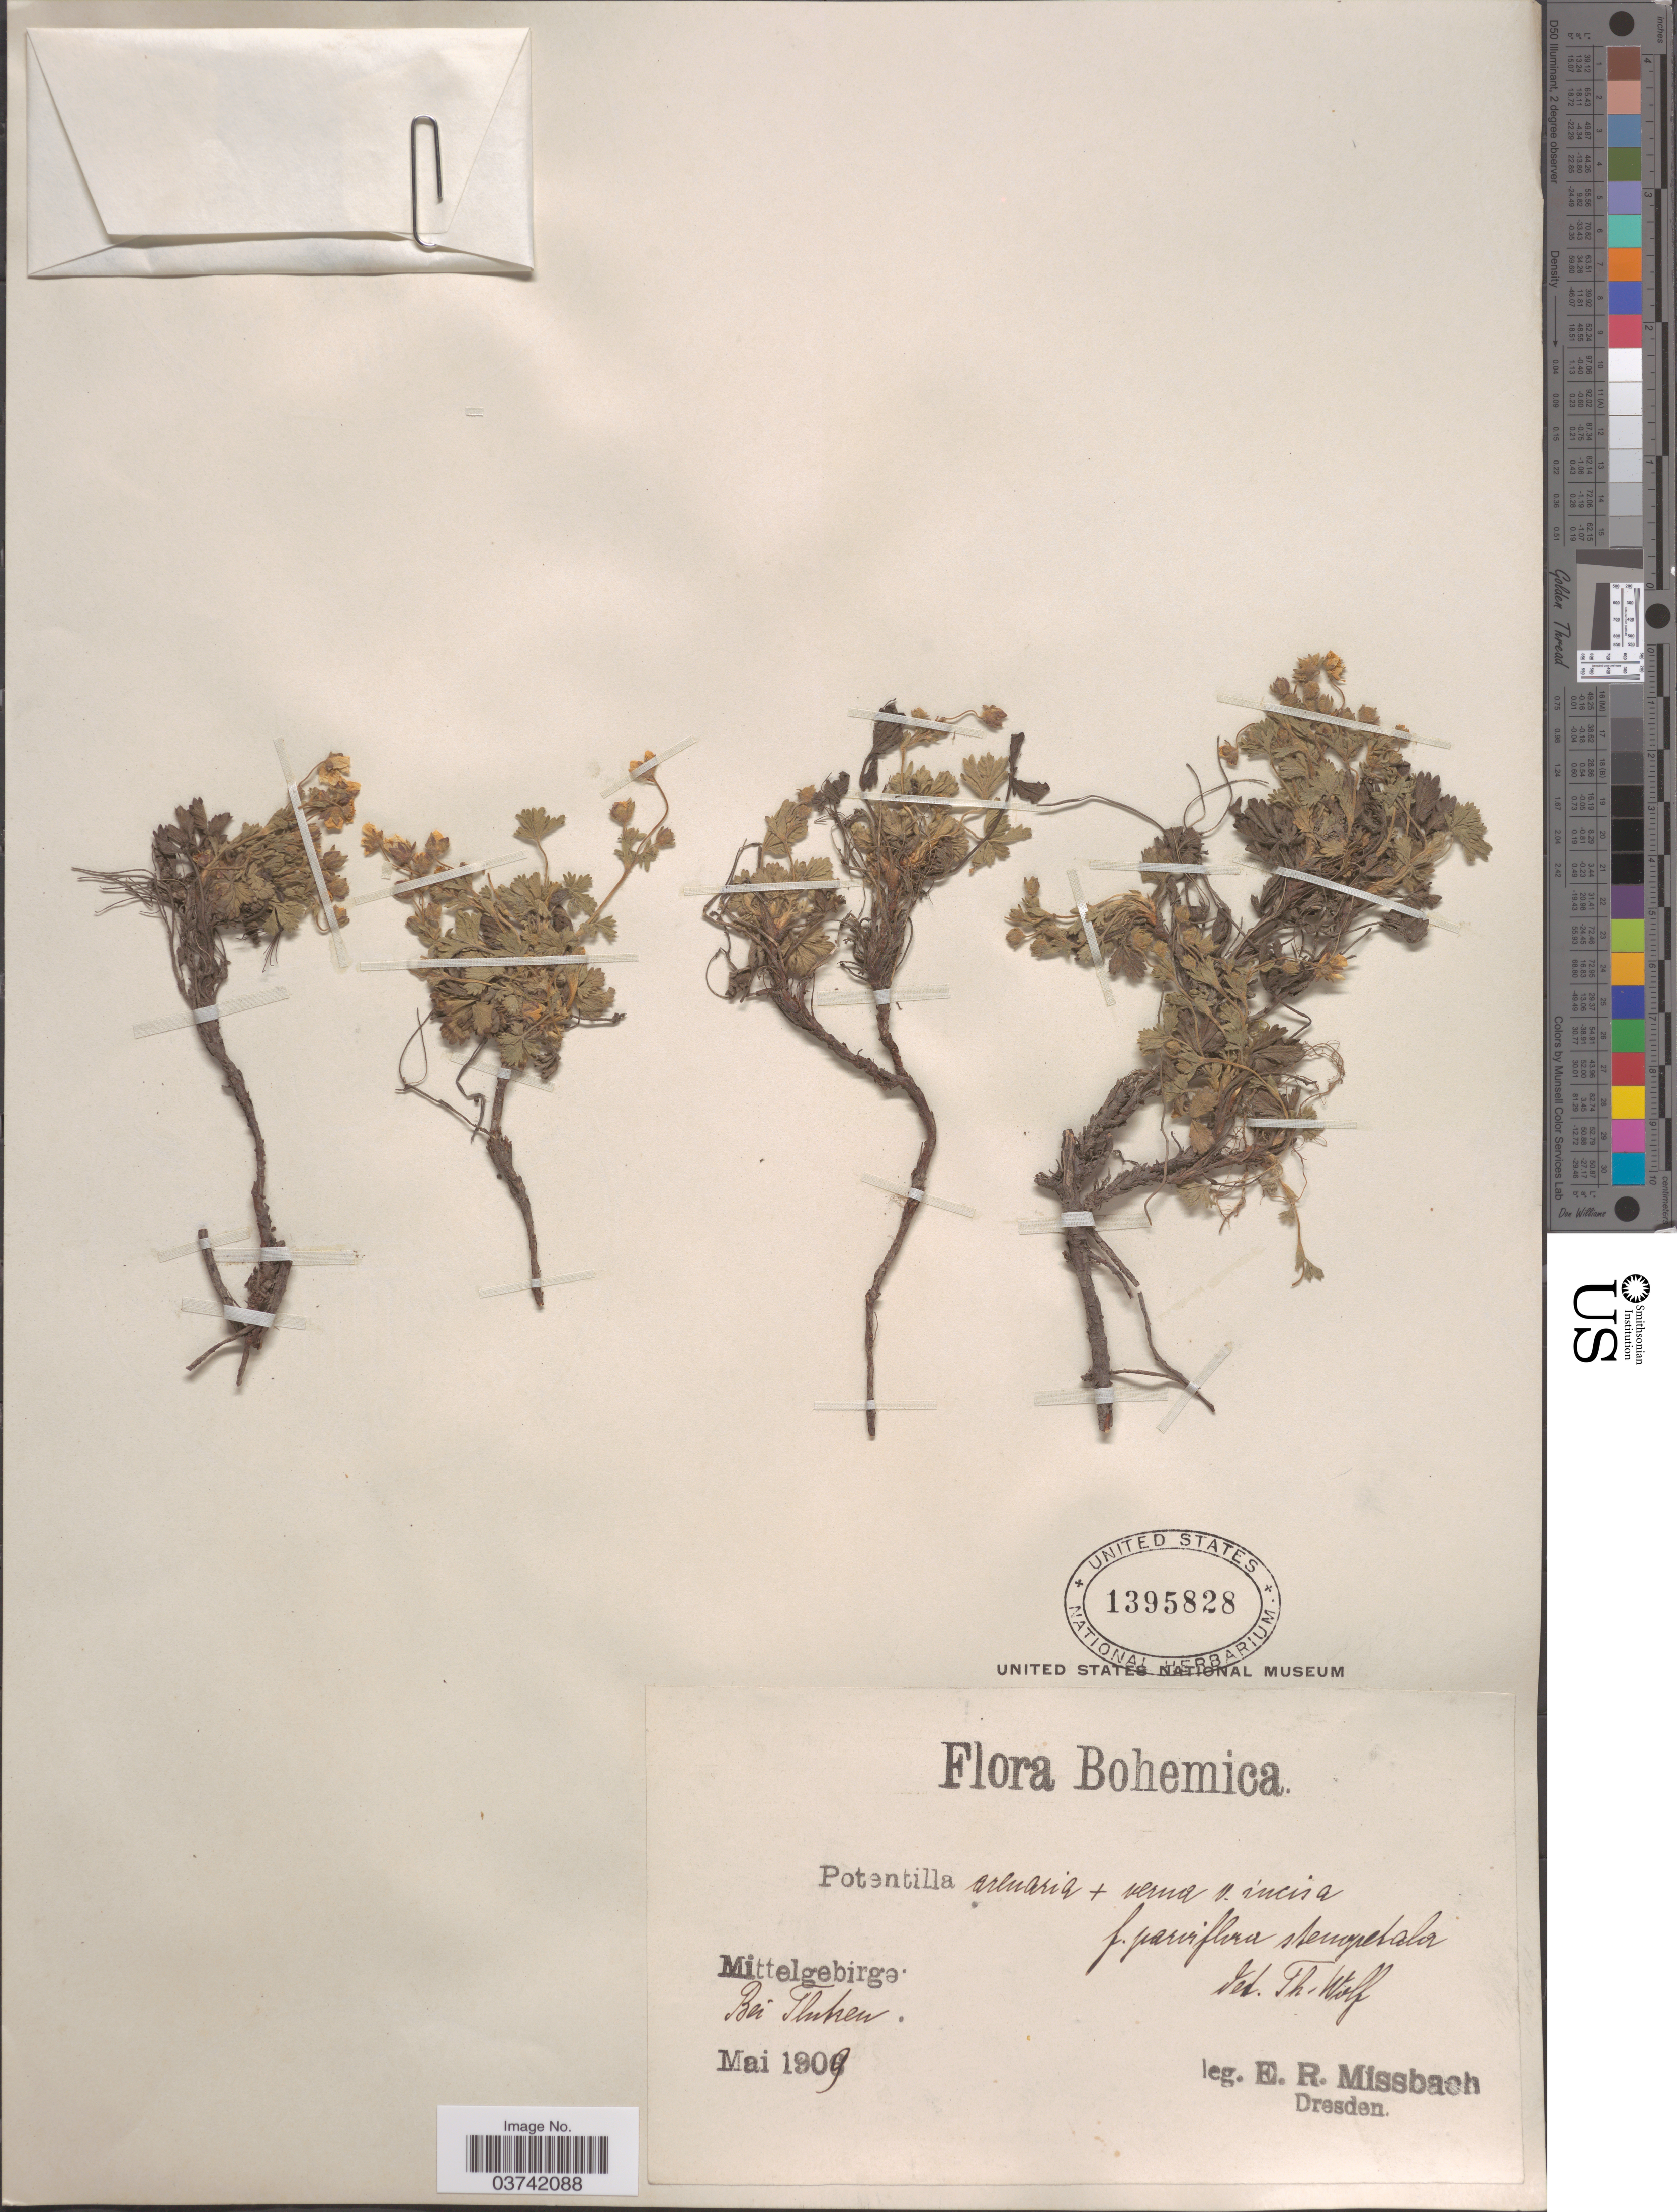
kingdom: Plantae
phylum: Tracheophyta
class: Magnoliopsida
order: Rosales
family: Rosaceae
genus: Potentilla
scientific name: Potentilla arenaria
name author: Borkh. et al.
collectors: E. Missbach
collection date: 1909-05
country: Czechia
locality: Bohemica. Mittelgebirge. Bei Flutsen [interpreted].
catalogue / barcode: US 1395828